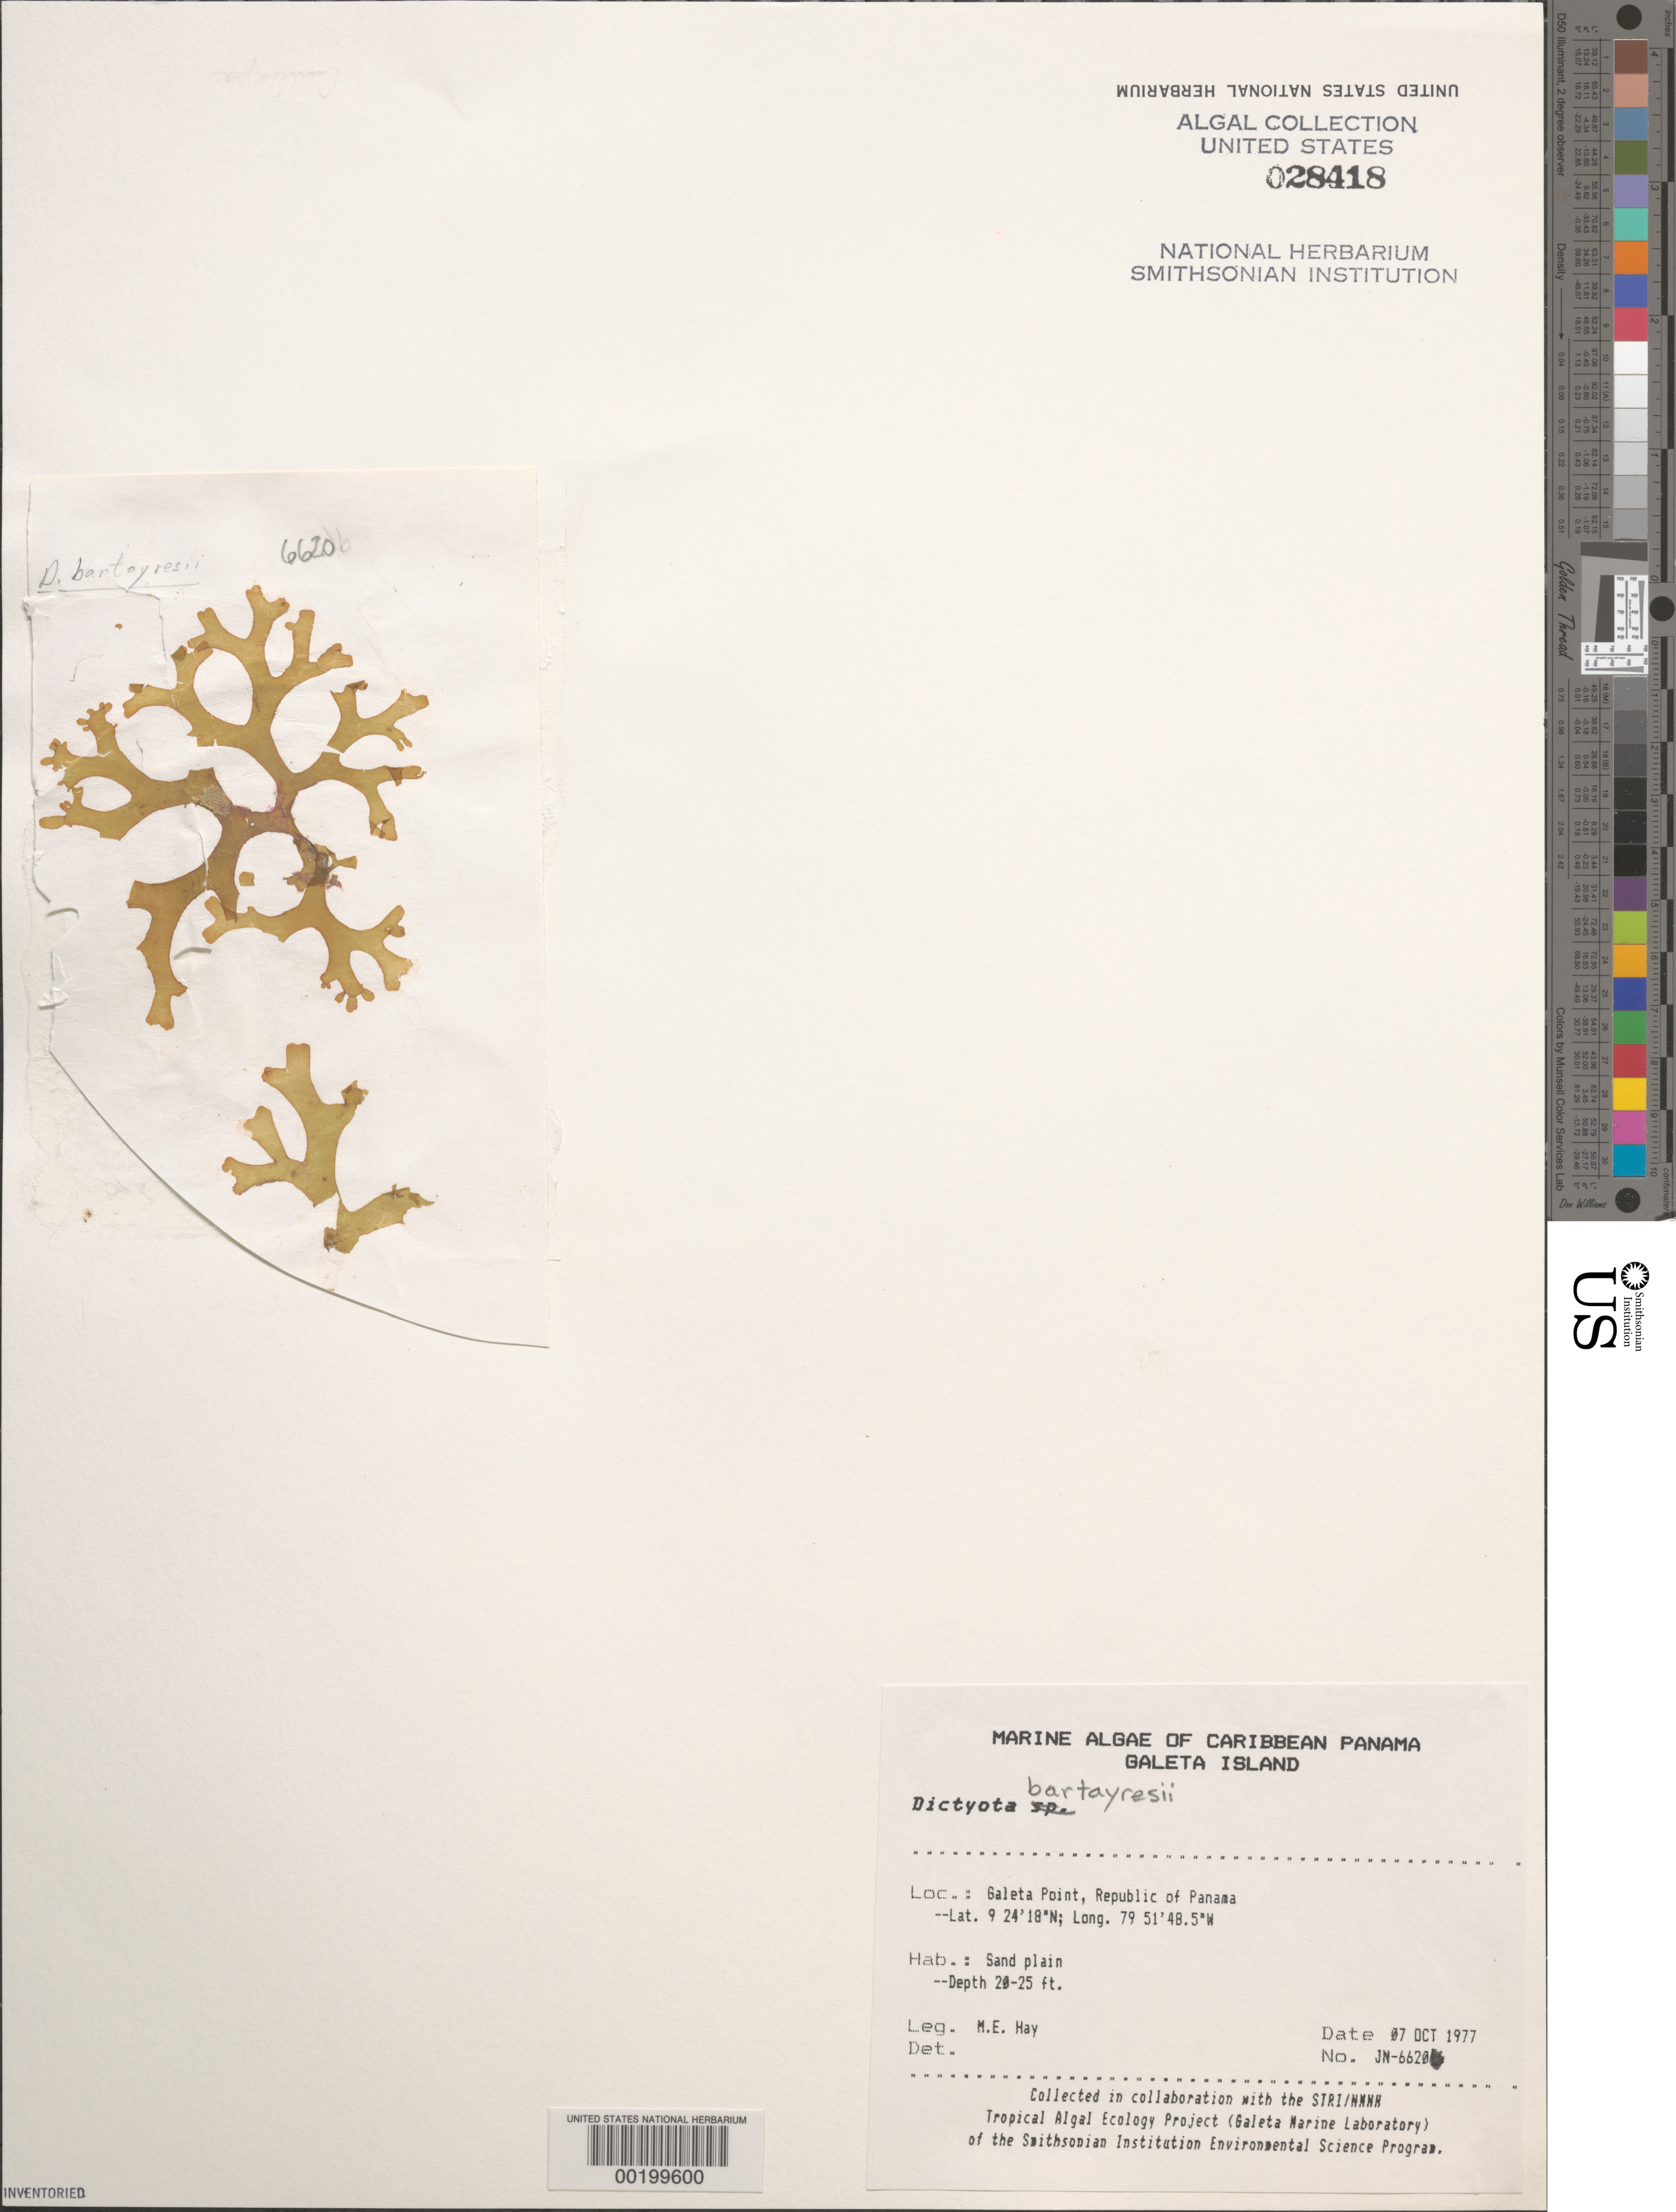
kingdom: Chromista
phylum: Ochrophyta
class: Phaeophyceae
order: Dictyotales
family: Dictyotaceae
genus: Dictyota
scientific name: Dictyota bartayresiana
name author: J.V.Lamouroux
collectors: M. E. Hay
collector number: JN-6620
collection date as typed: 07 Oct 1977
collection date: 1977-10-07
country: Panama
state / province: Colón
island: Galeta Island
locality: Galeta Point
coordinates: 9 24' 18" N, 79 51' 48.5" W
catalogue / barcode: US 28418